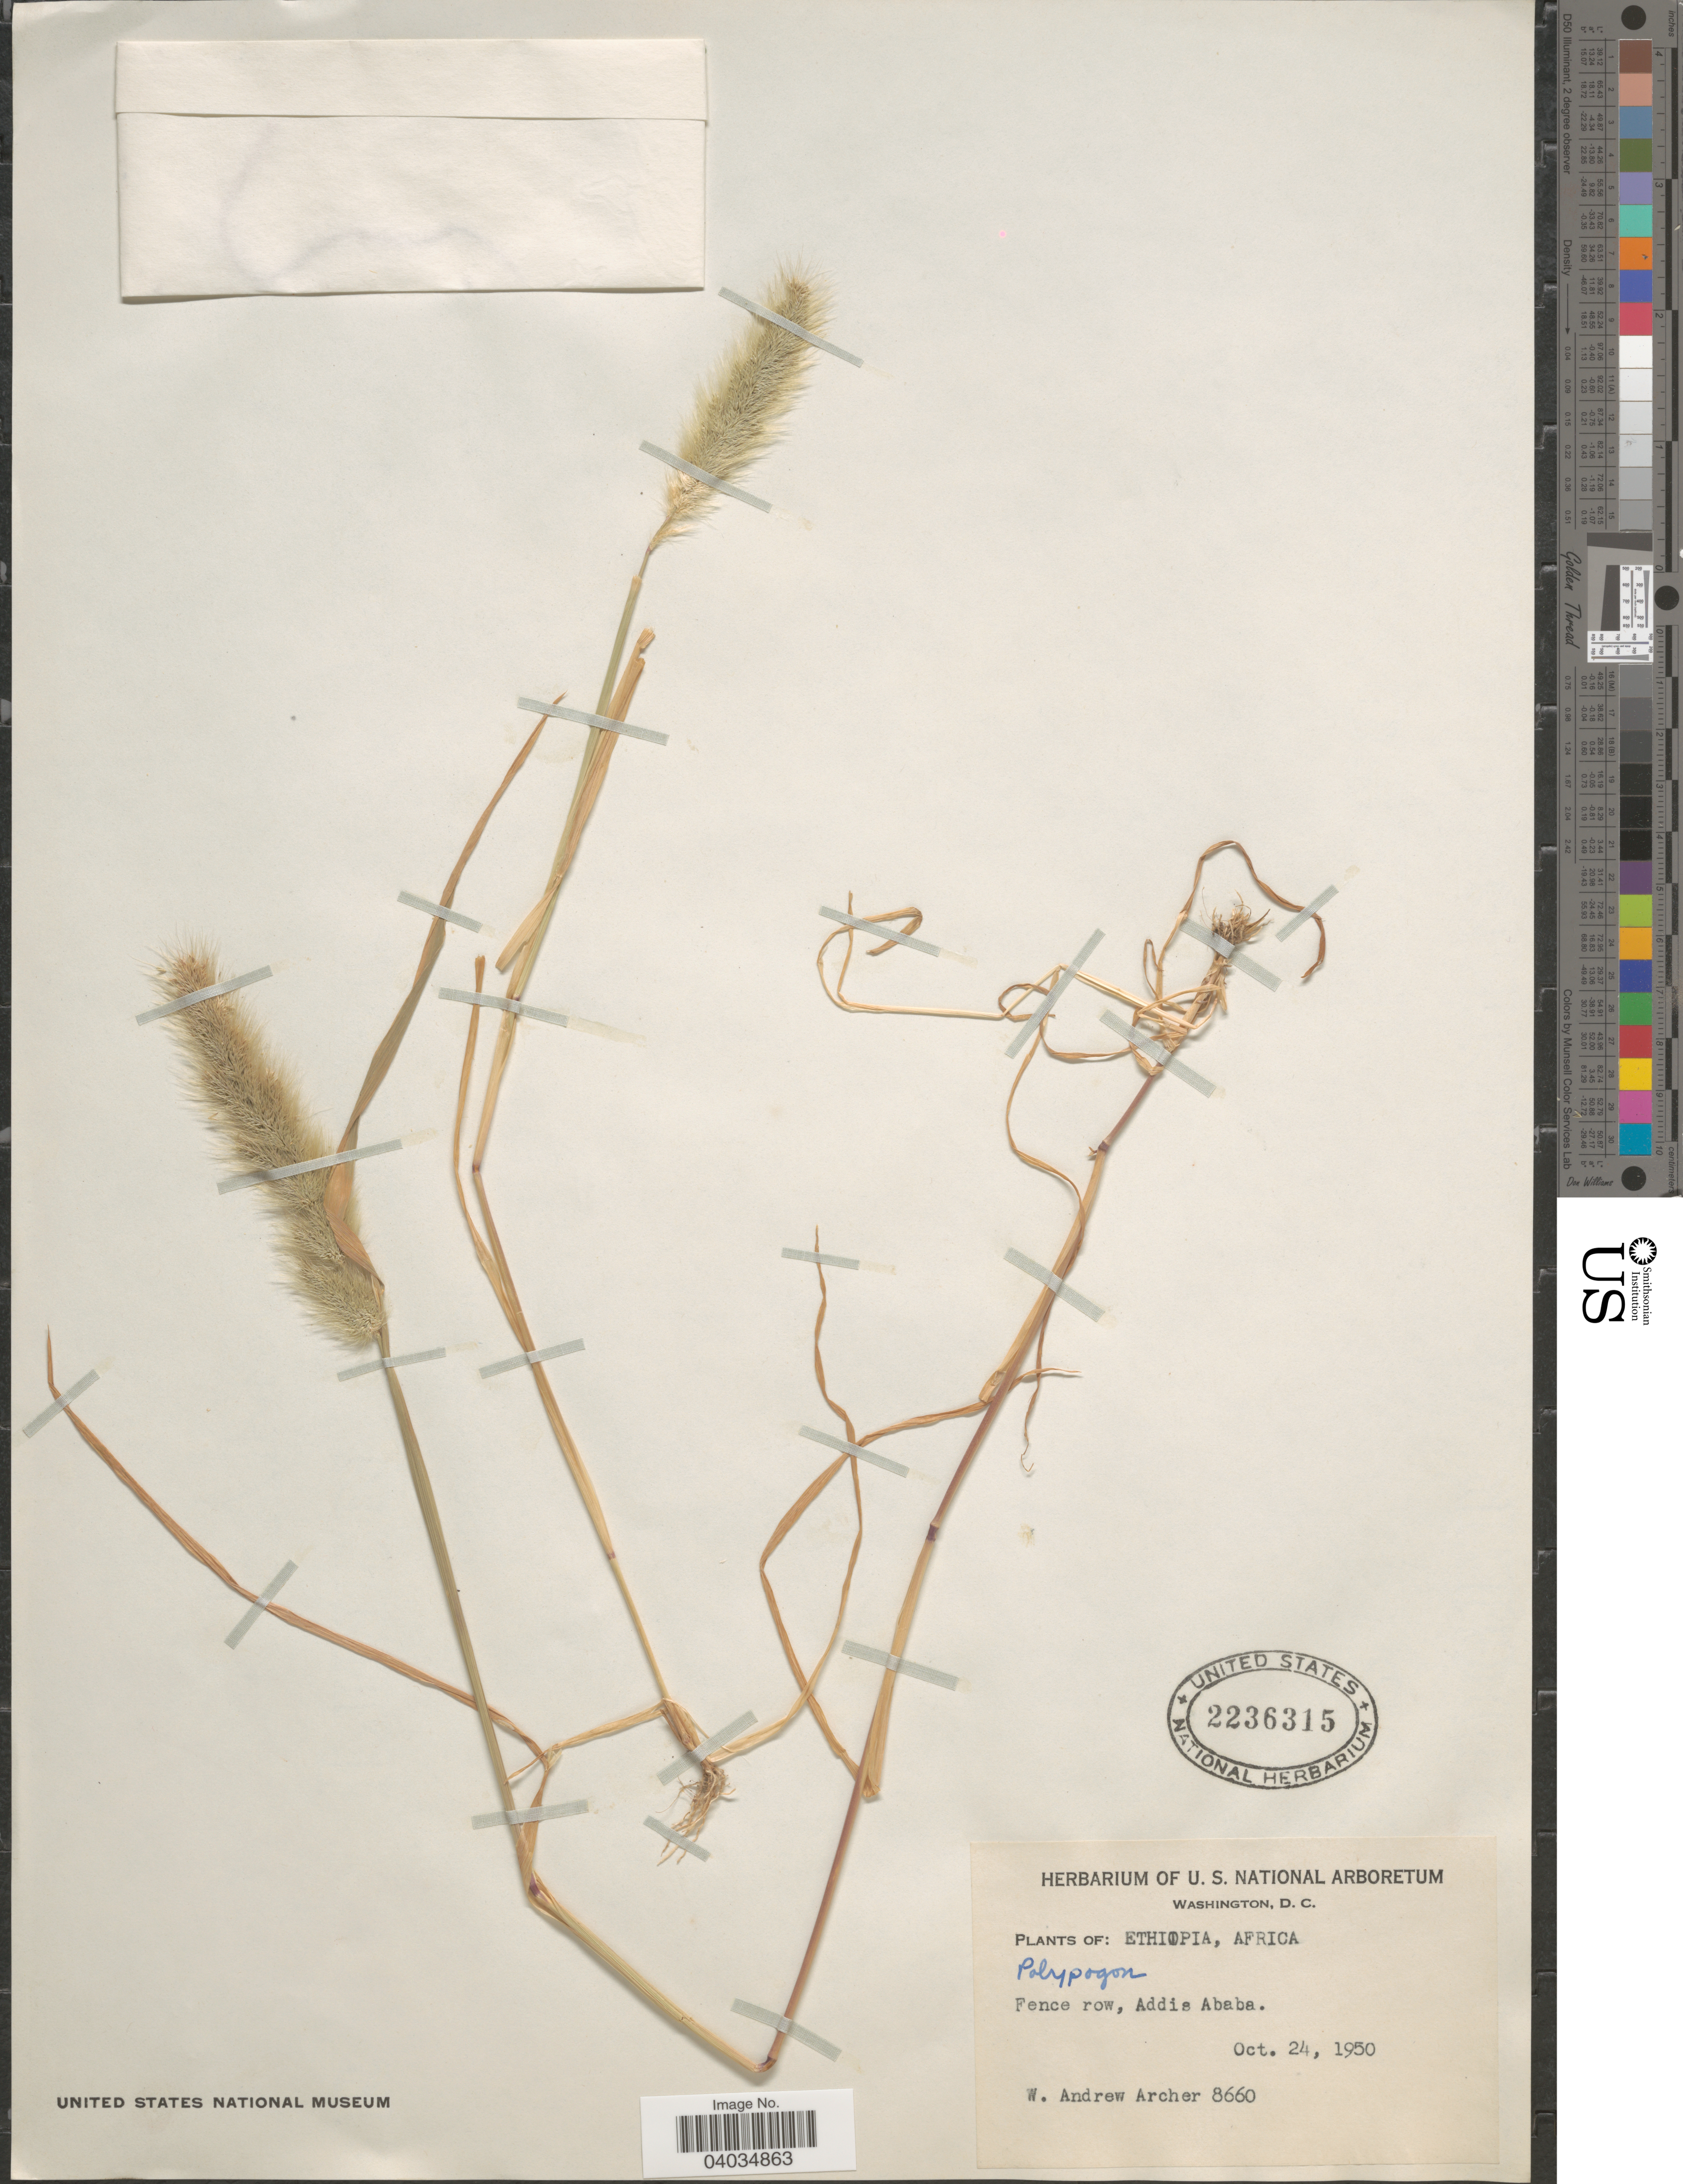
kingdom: Plantae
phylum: Tracheophyta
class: Liliopsida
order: Poales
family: Poaceae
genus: Polypogon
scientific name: Polypogon sp.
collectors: W. A. Archer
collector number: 8660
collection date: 1950-10-24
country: Ethiopia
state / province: Addis Ababa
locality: Fence row.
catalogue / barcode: US 2236315